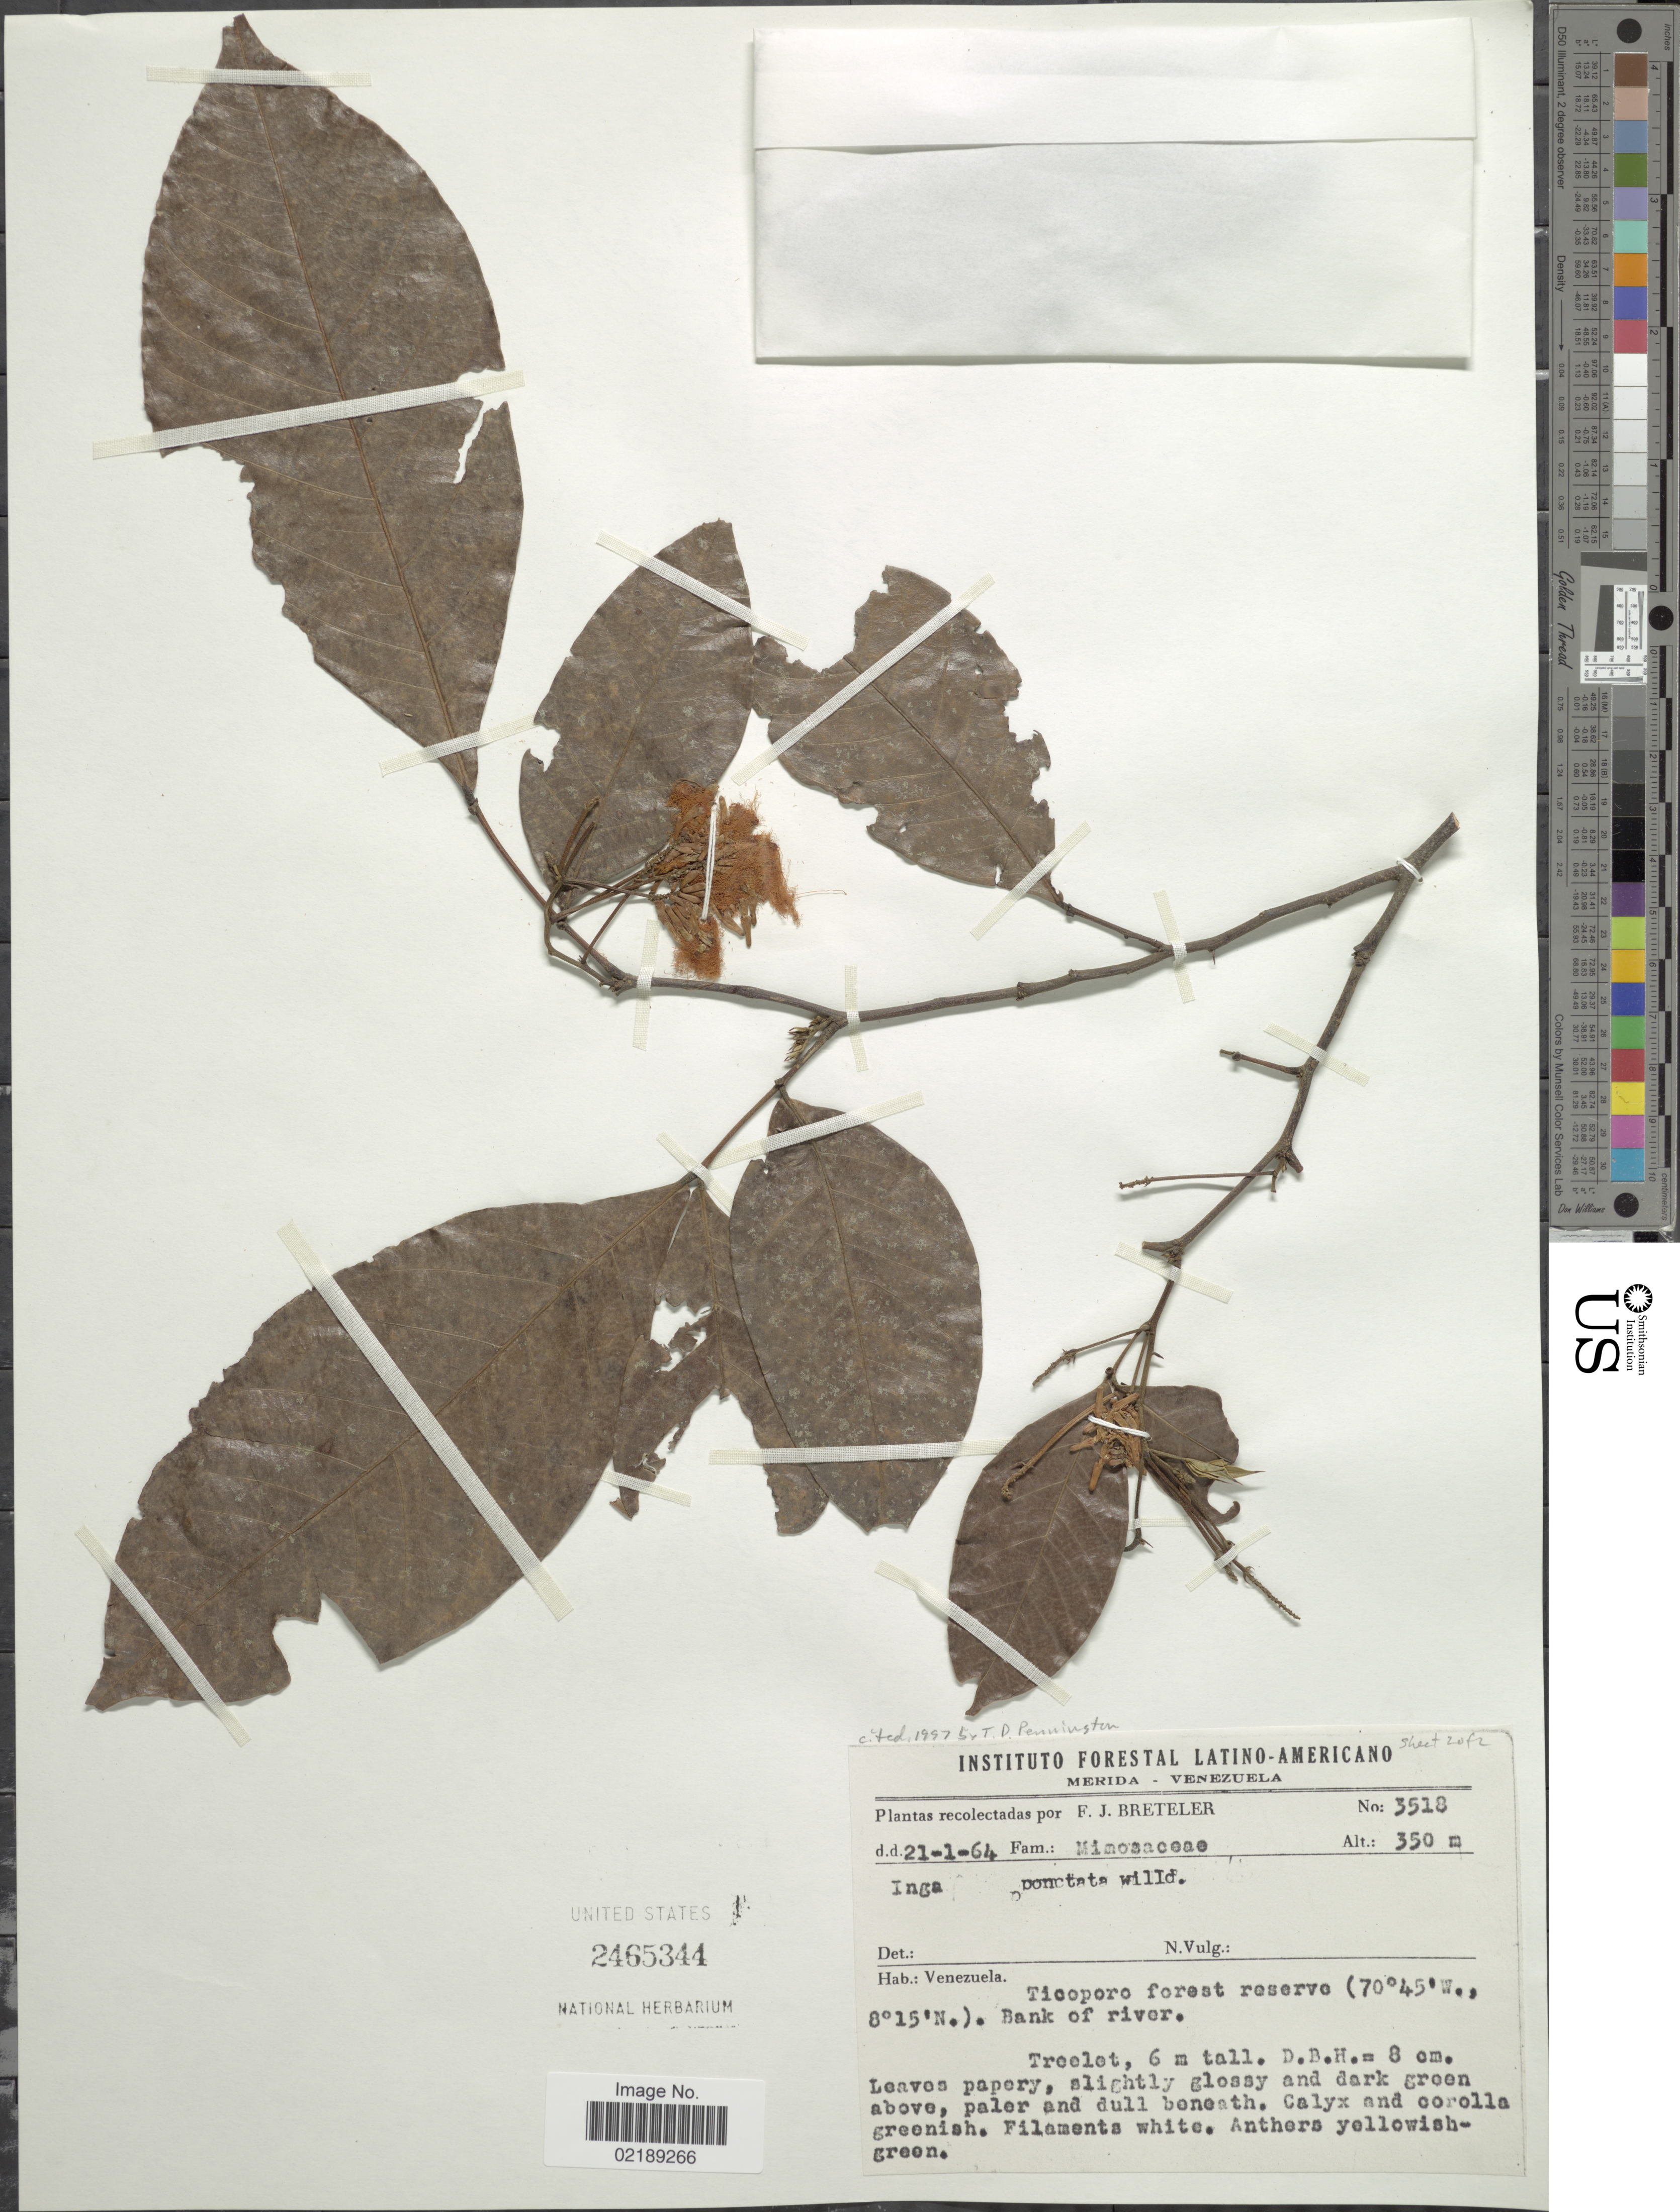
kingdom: Plantae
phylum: Tracheophyta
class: Magnoliopsida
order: Fabales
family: Fabaceae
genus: Inga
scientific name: Inga punctata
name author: Willd.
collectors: F. J. Breteler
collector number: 3518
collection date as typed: Transcribed d/m/y: 21/1/64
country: Venezuela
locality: Ticoporo forest reserve, Bank of river.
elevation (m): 350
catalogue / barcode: US 2465344